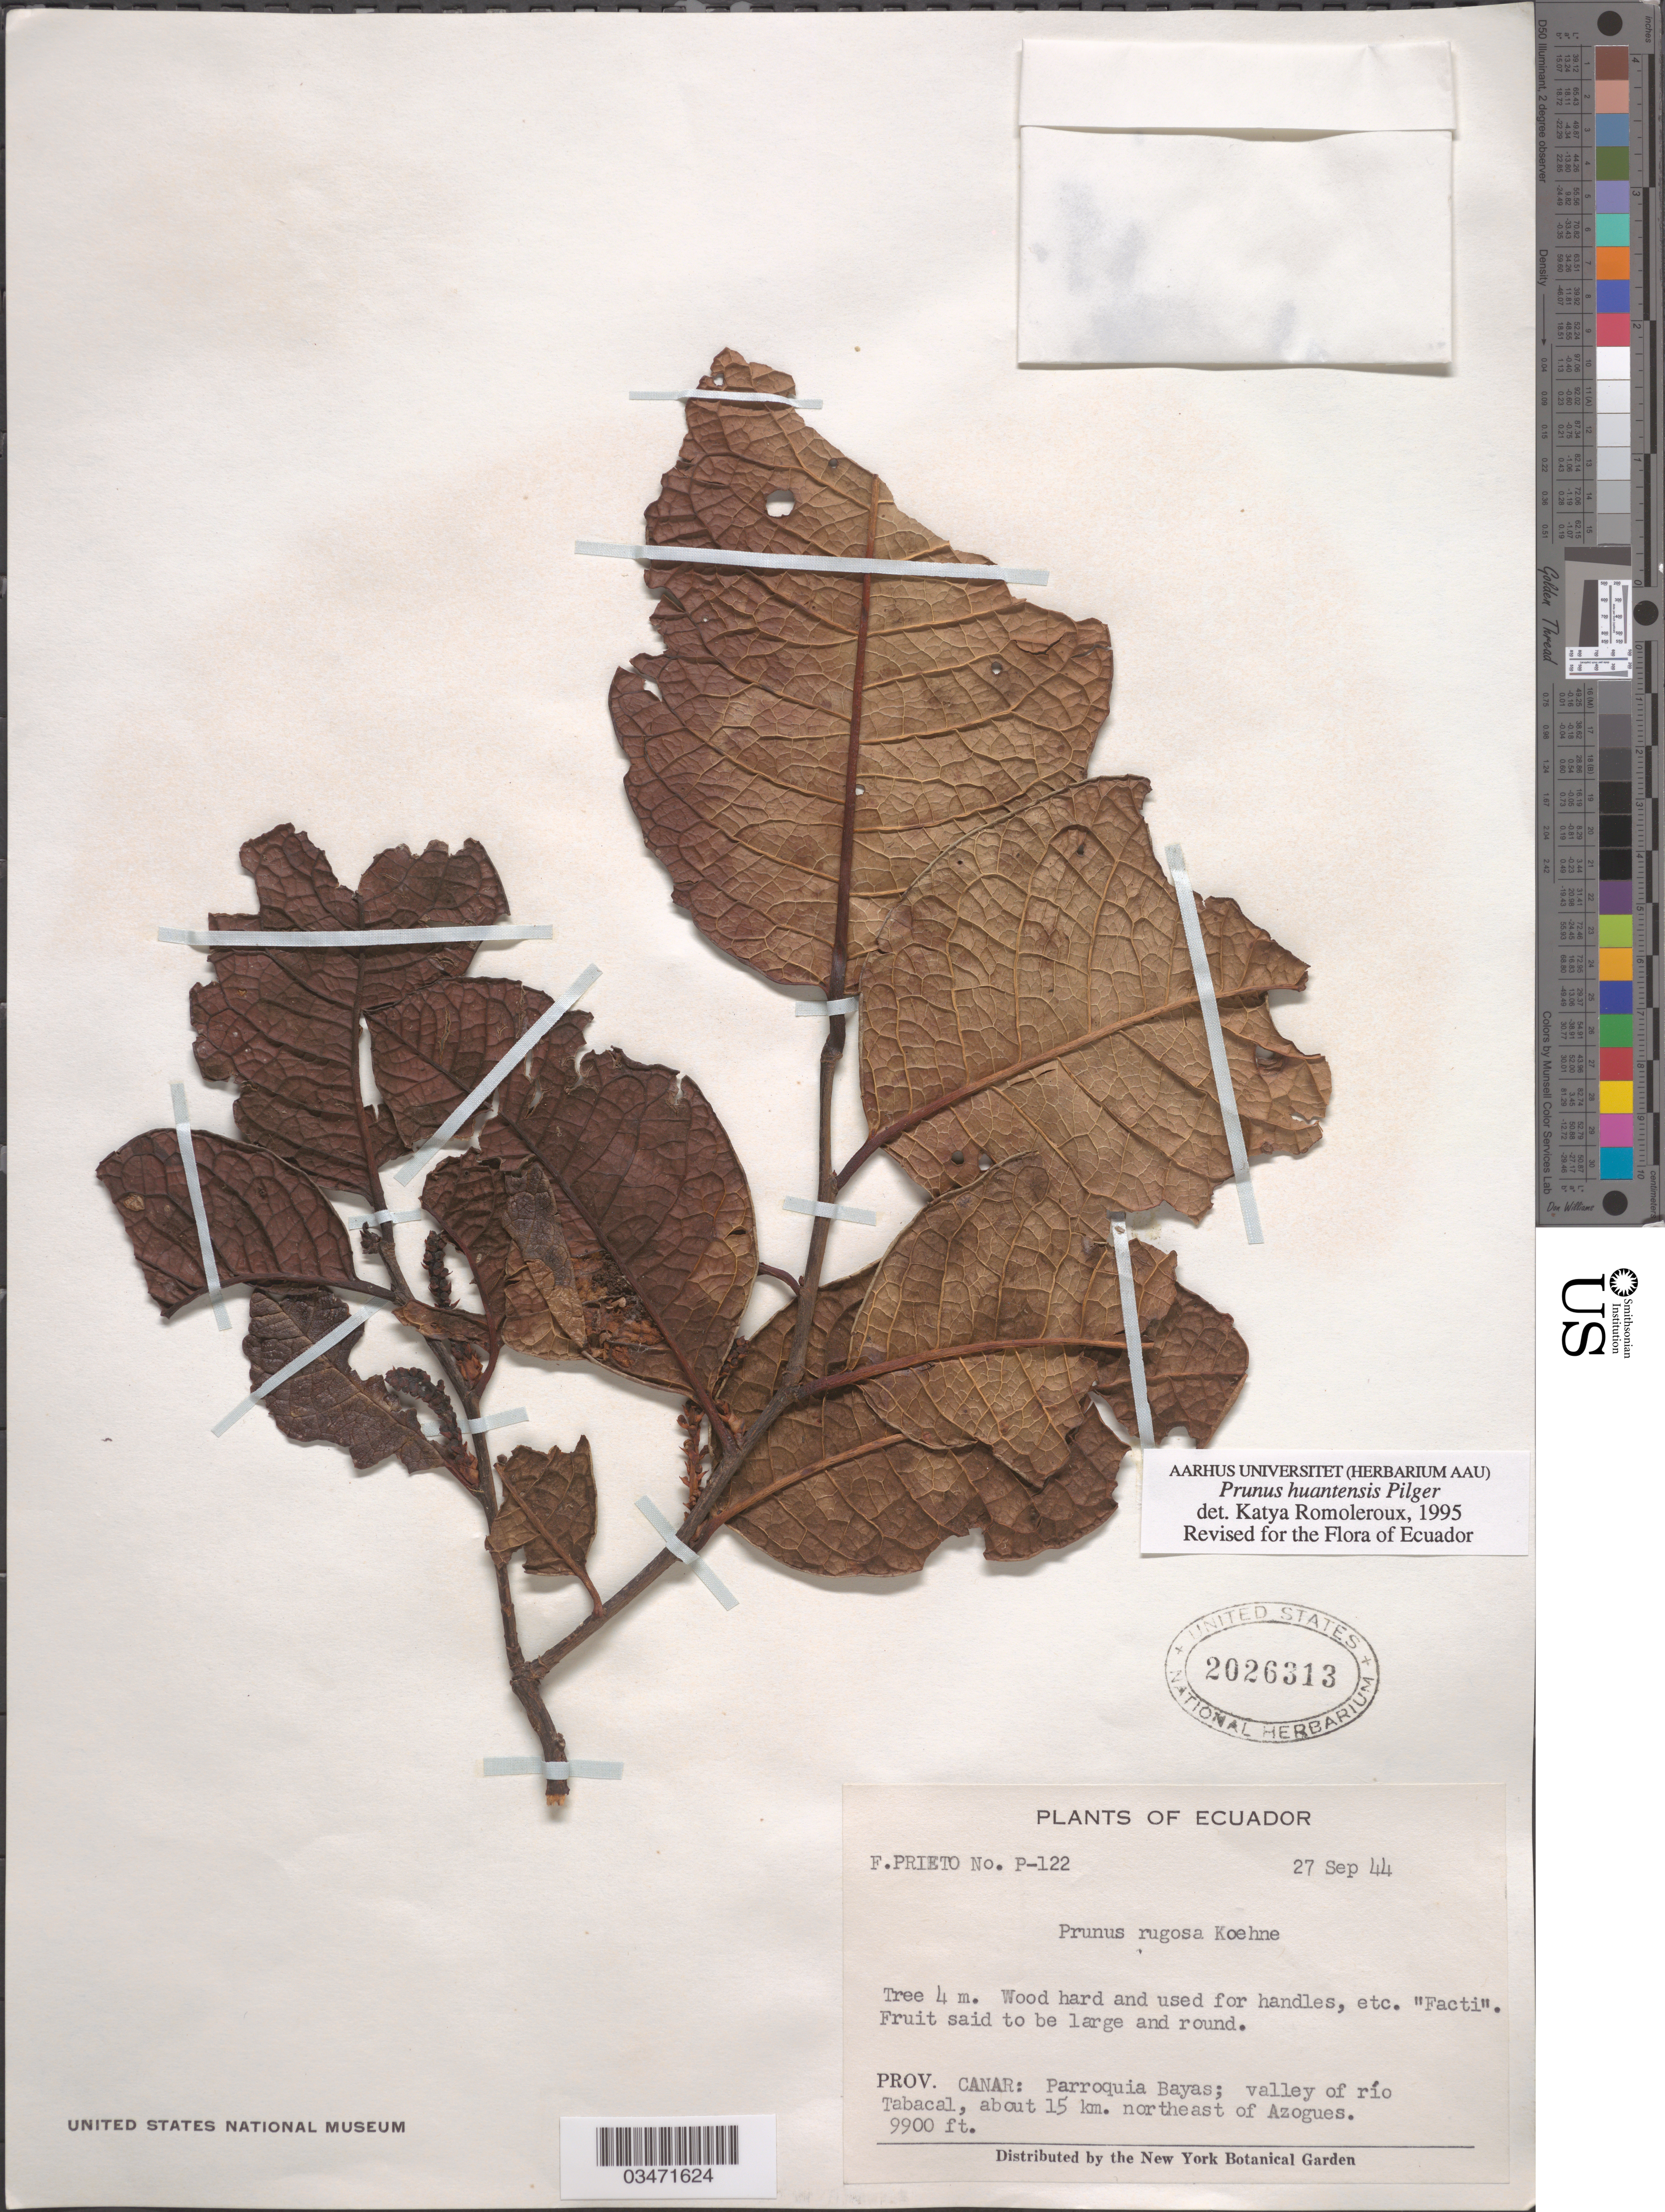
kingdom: Plantae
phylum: Tracheophyta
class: Magnoliopsida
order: Rosales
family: Rosaceae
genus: Prunus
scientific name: Prunus huantensis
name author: Pilg.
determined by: Romoleroux, K.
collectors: F. Prieto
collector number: P-122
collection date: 1944-09-27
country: Ecuador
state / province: Cañar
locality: Parroquia Bayas; valley of río Tabacal, about 15 km NE of Azogues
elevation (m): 3018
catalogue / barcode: US 2026313